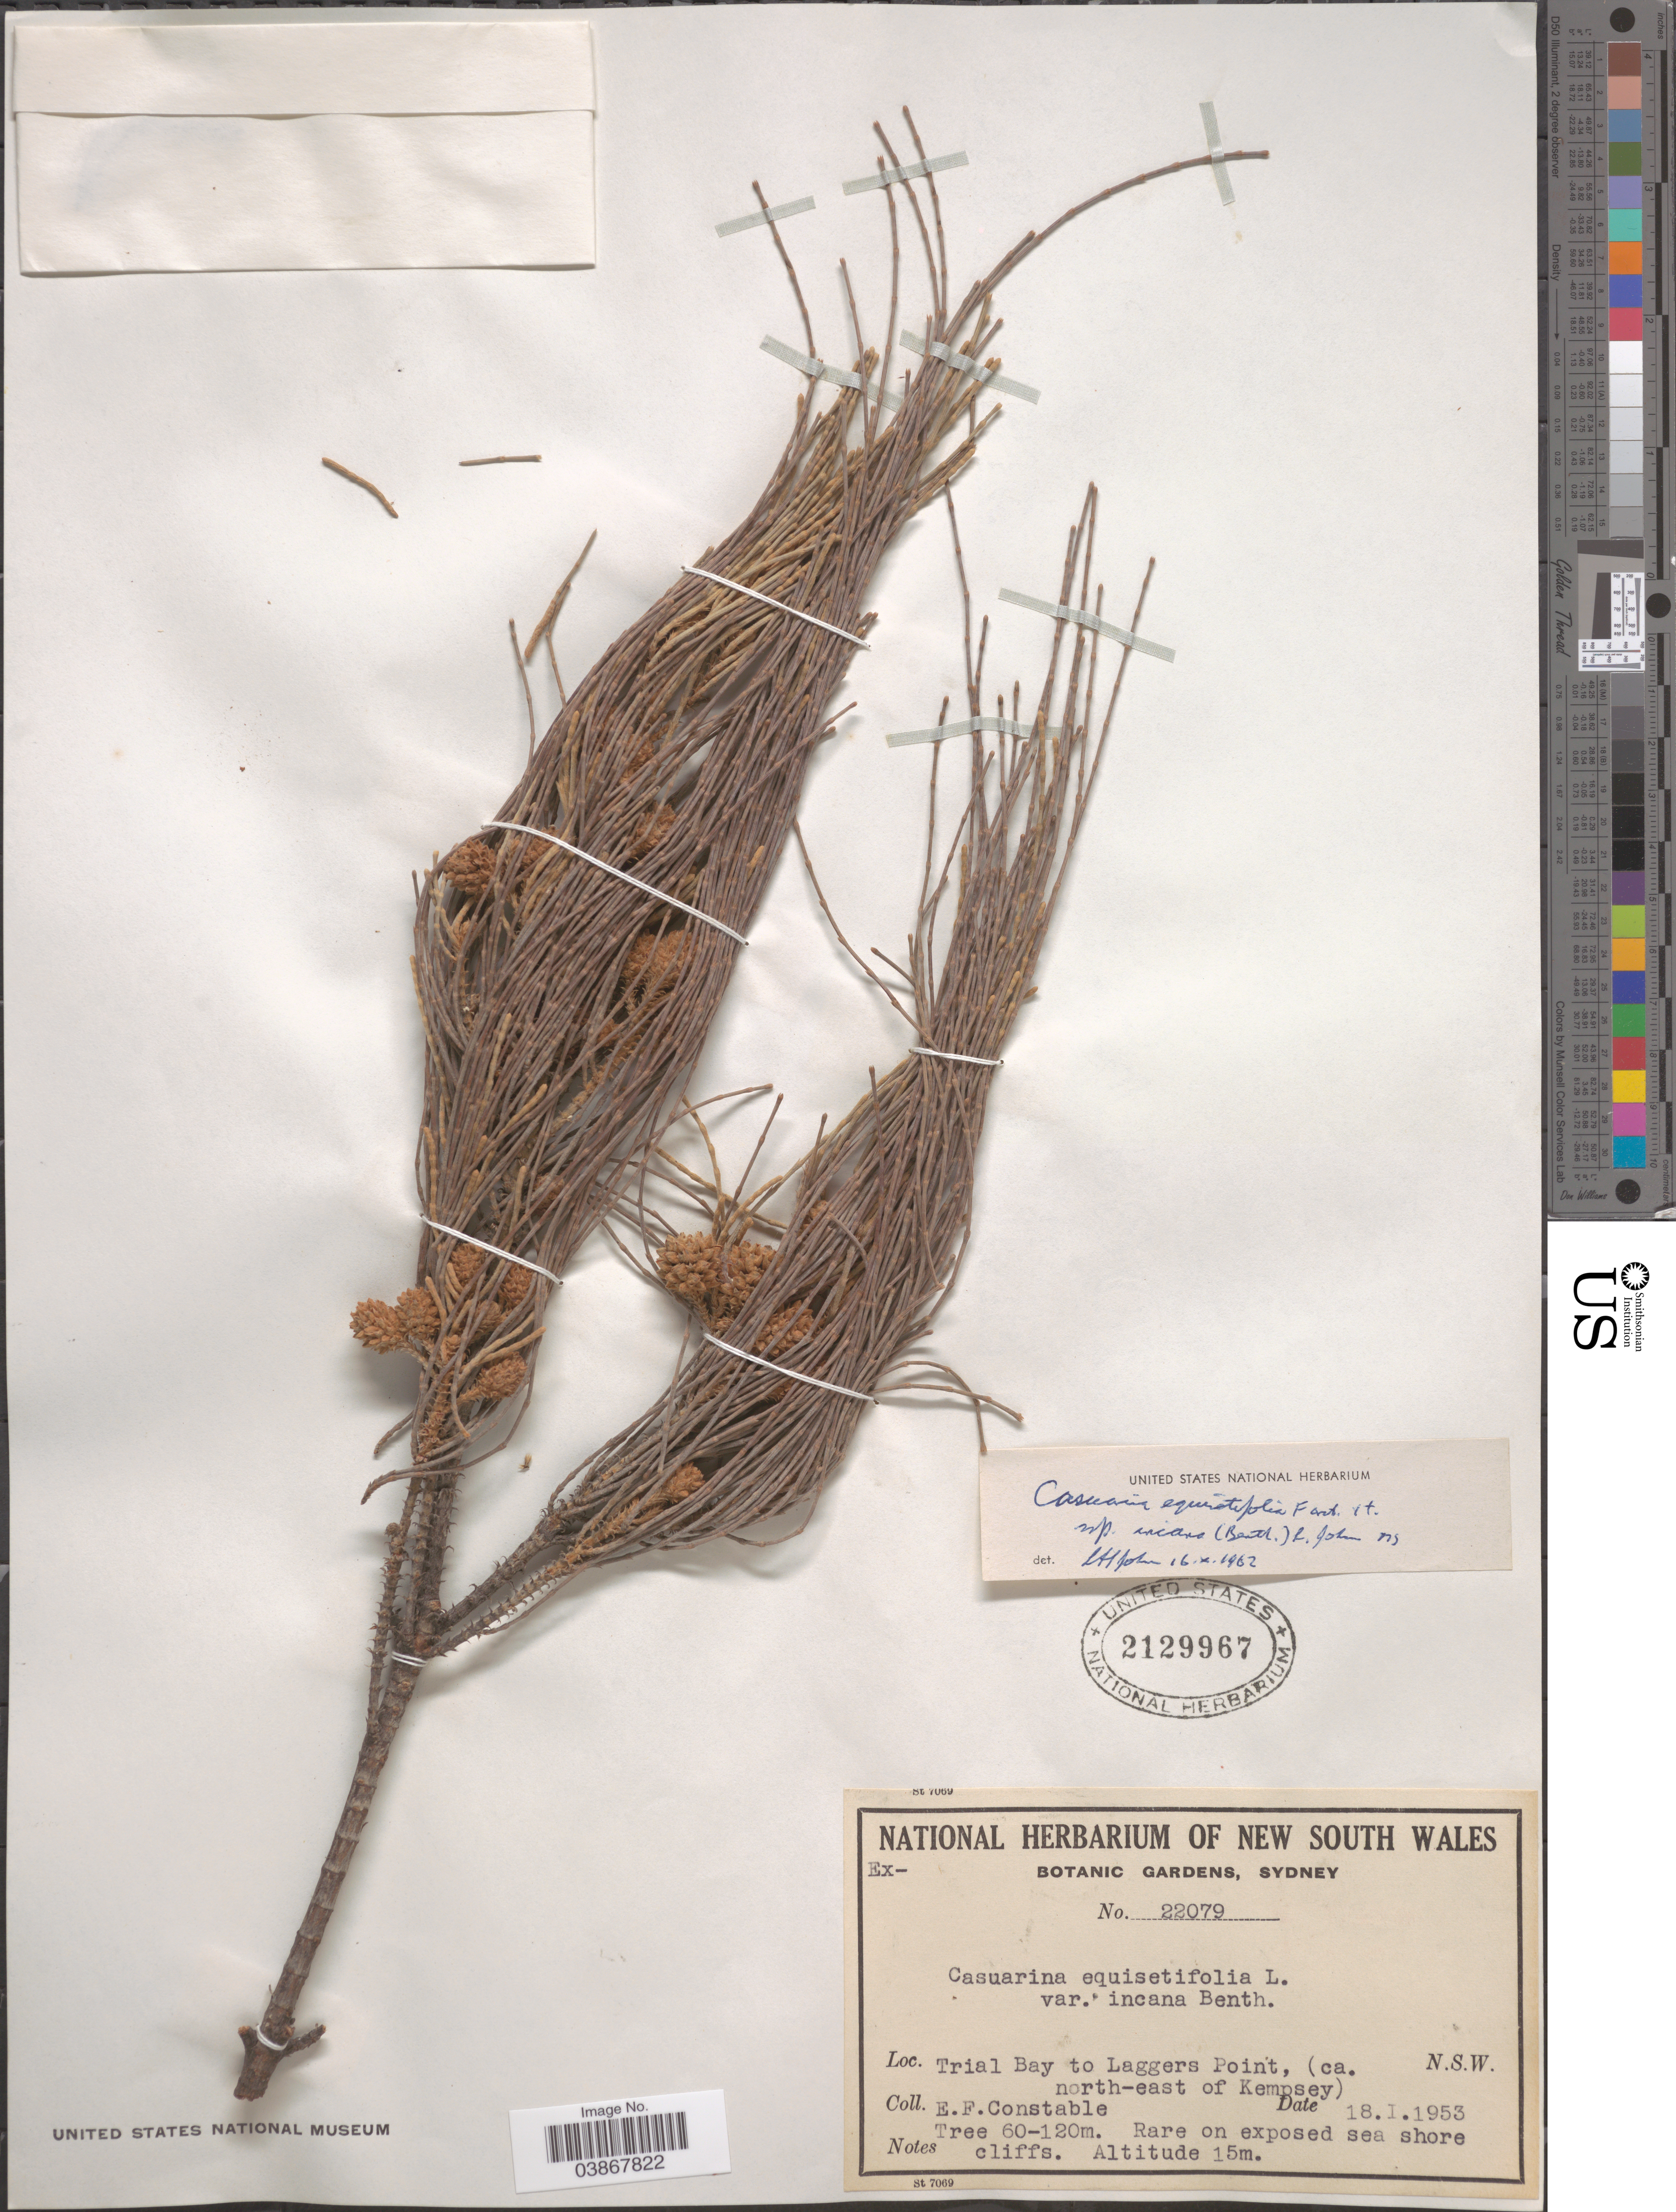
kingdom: Plantae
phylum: Tracheophyta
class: Magnoliopsida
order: Fagales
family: Casuarinaceae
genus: Casuarina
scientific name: Casuarina equisetifolia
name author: L.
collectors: E. F. Constable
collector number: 22079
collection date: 1953-01-18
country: Australia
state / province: New South Wales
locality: Trial Bay to Laggers Point, (ca. north-east of Kempsey).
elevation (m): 15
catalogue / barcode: US 2129967